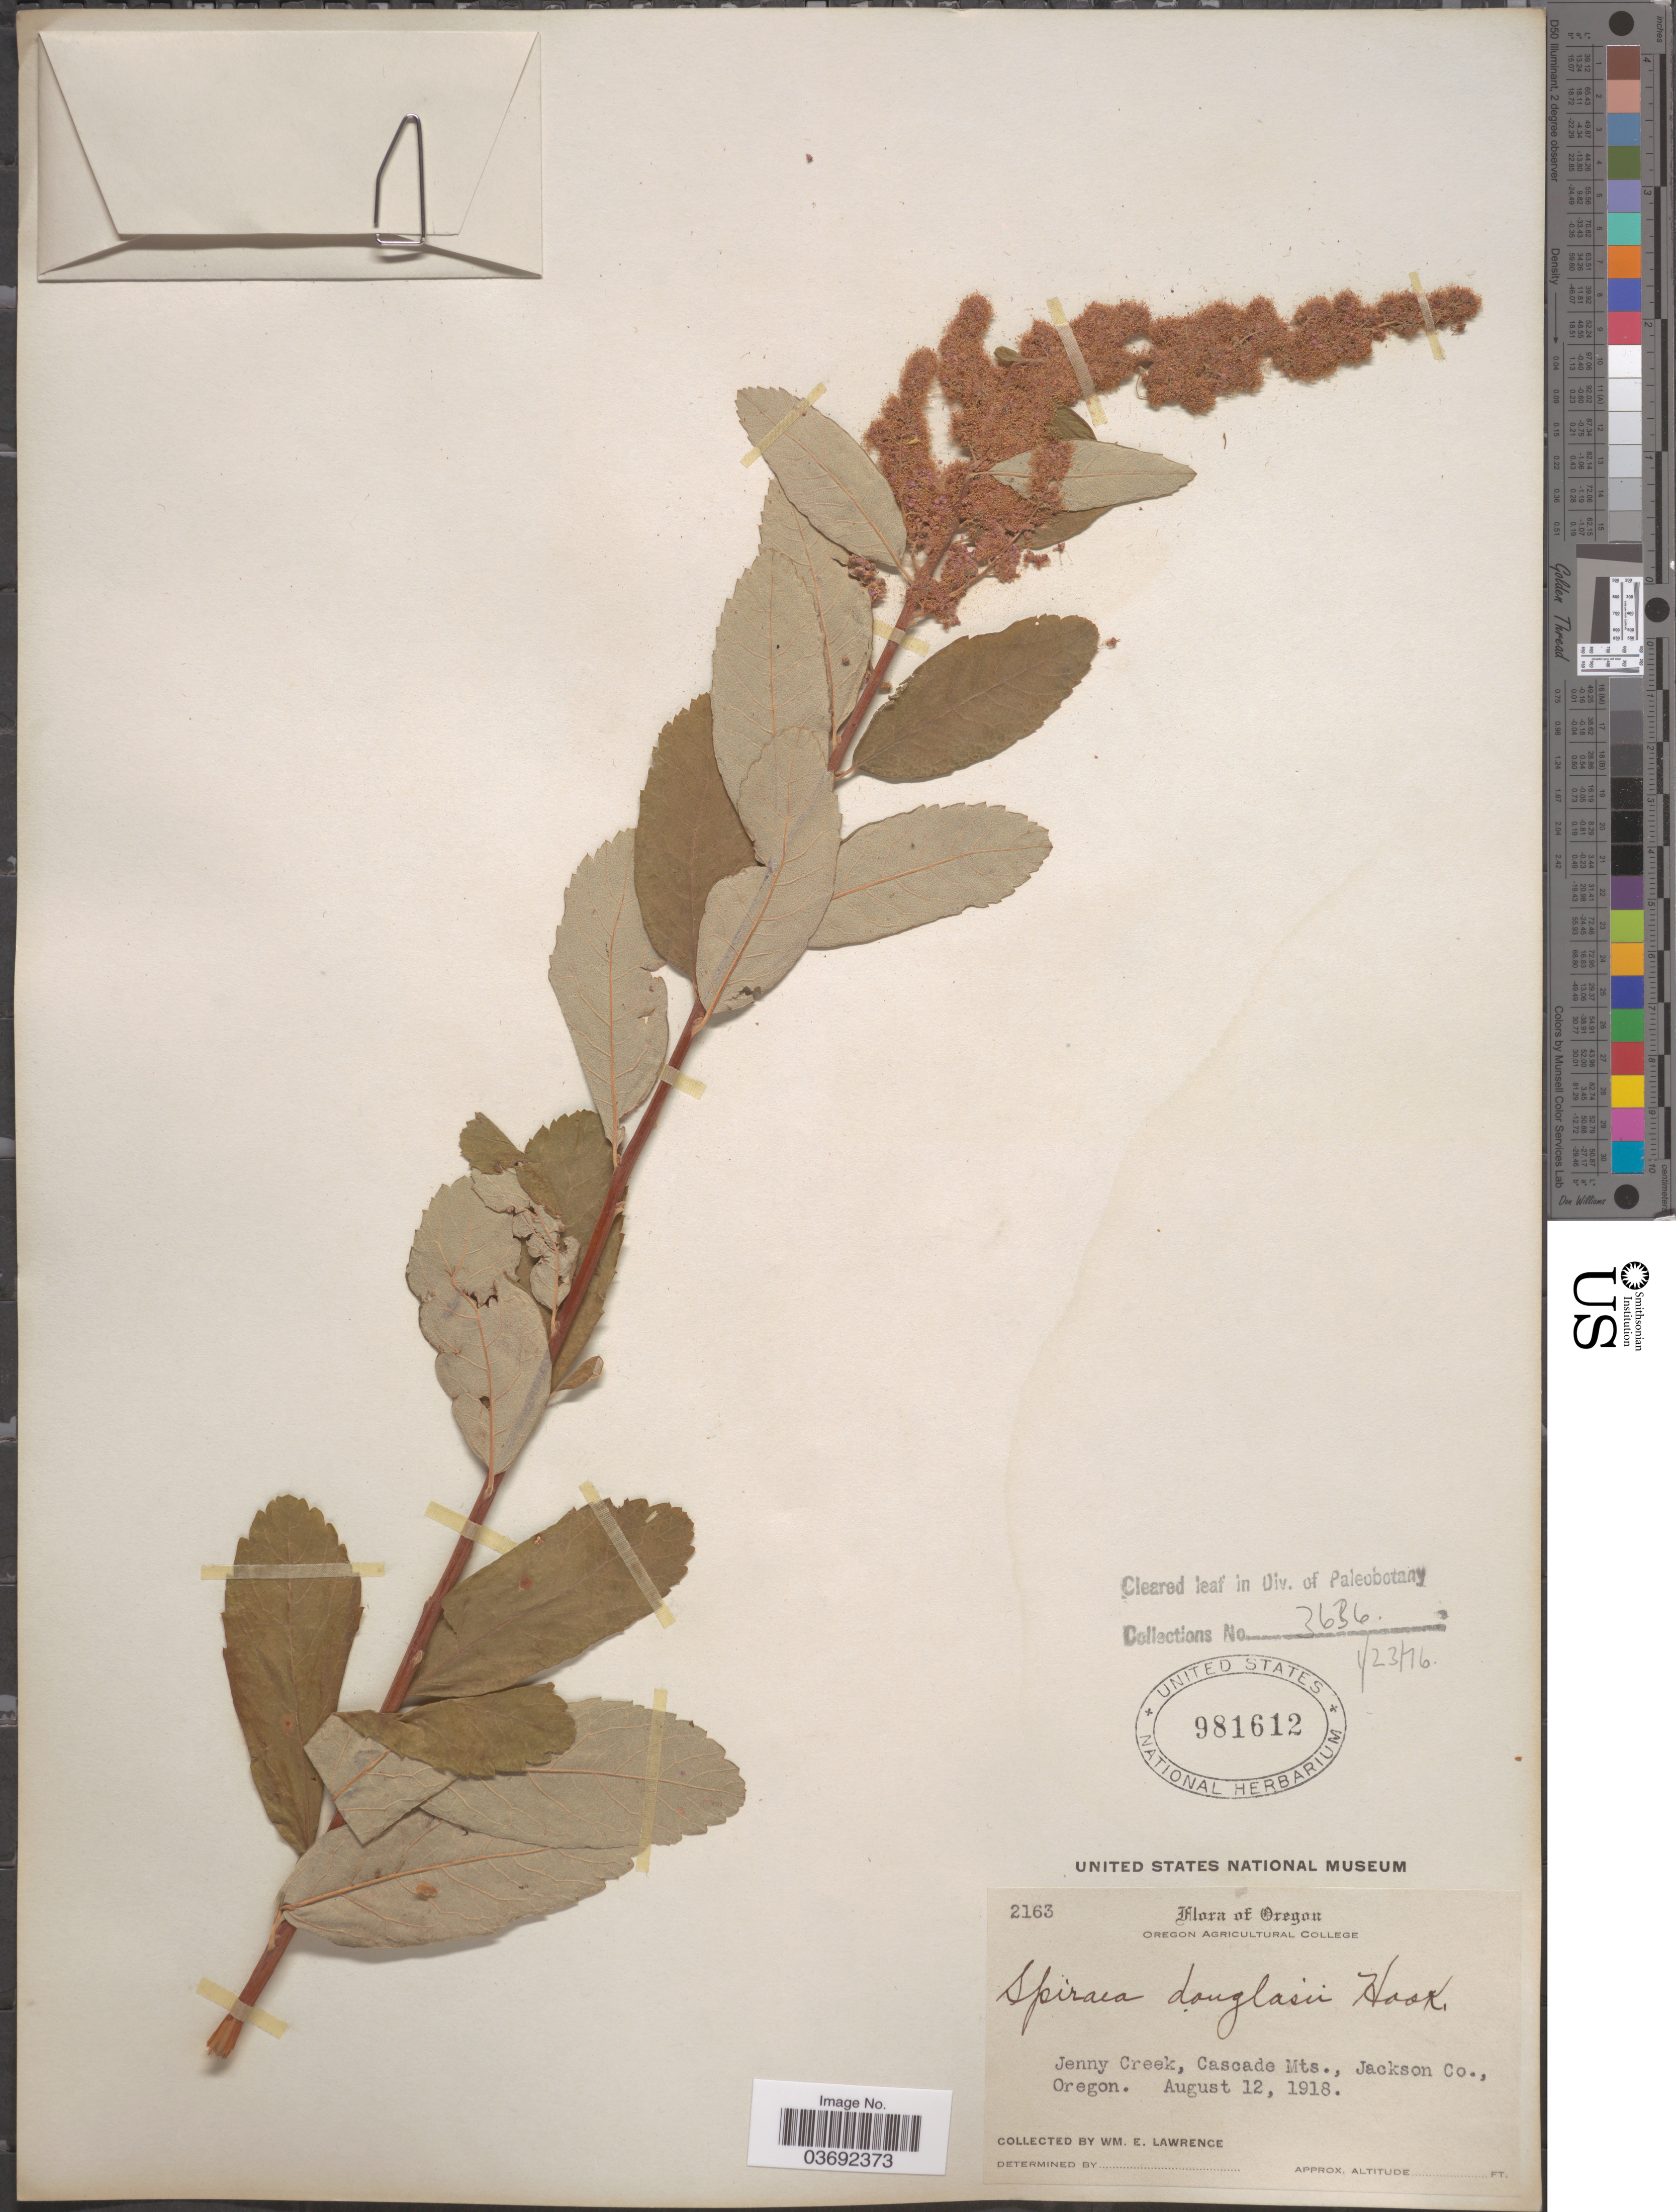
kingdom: Plantae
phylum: Tracheophyta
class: Magnoliopsida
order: Rosales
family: Rosaceae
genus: Spiraea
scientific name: Spiraea douglasii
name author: Hook.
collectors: W. Lawrence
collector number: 2163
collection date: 1918-08-12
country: United States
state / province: Oregon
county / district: Jackson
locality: Jenny Creek, Cascade Mts., Jackson Co.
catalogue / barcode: US 981612